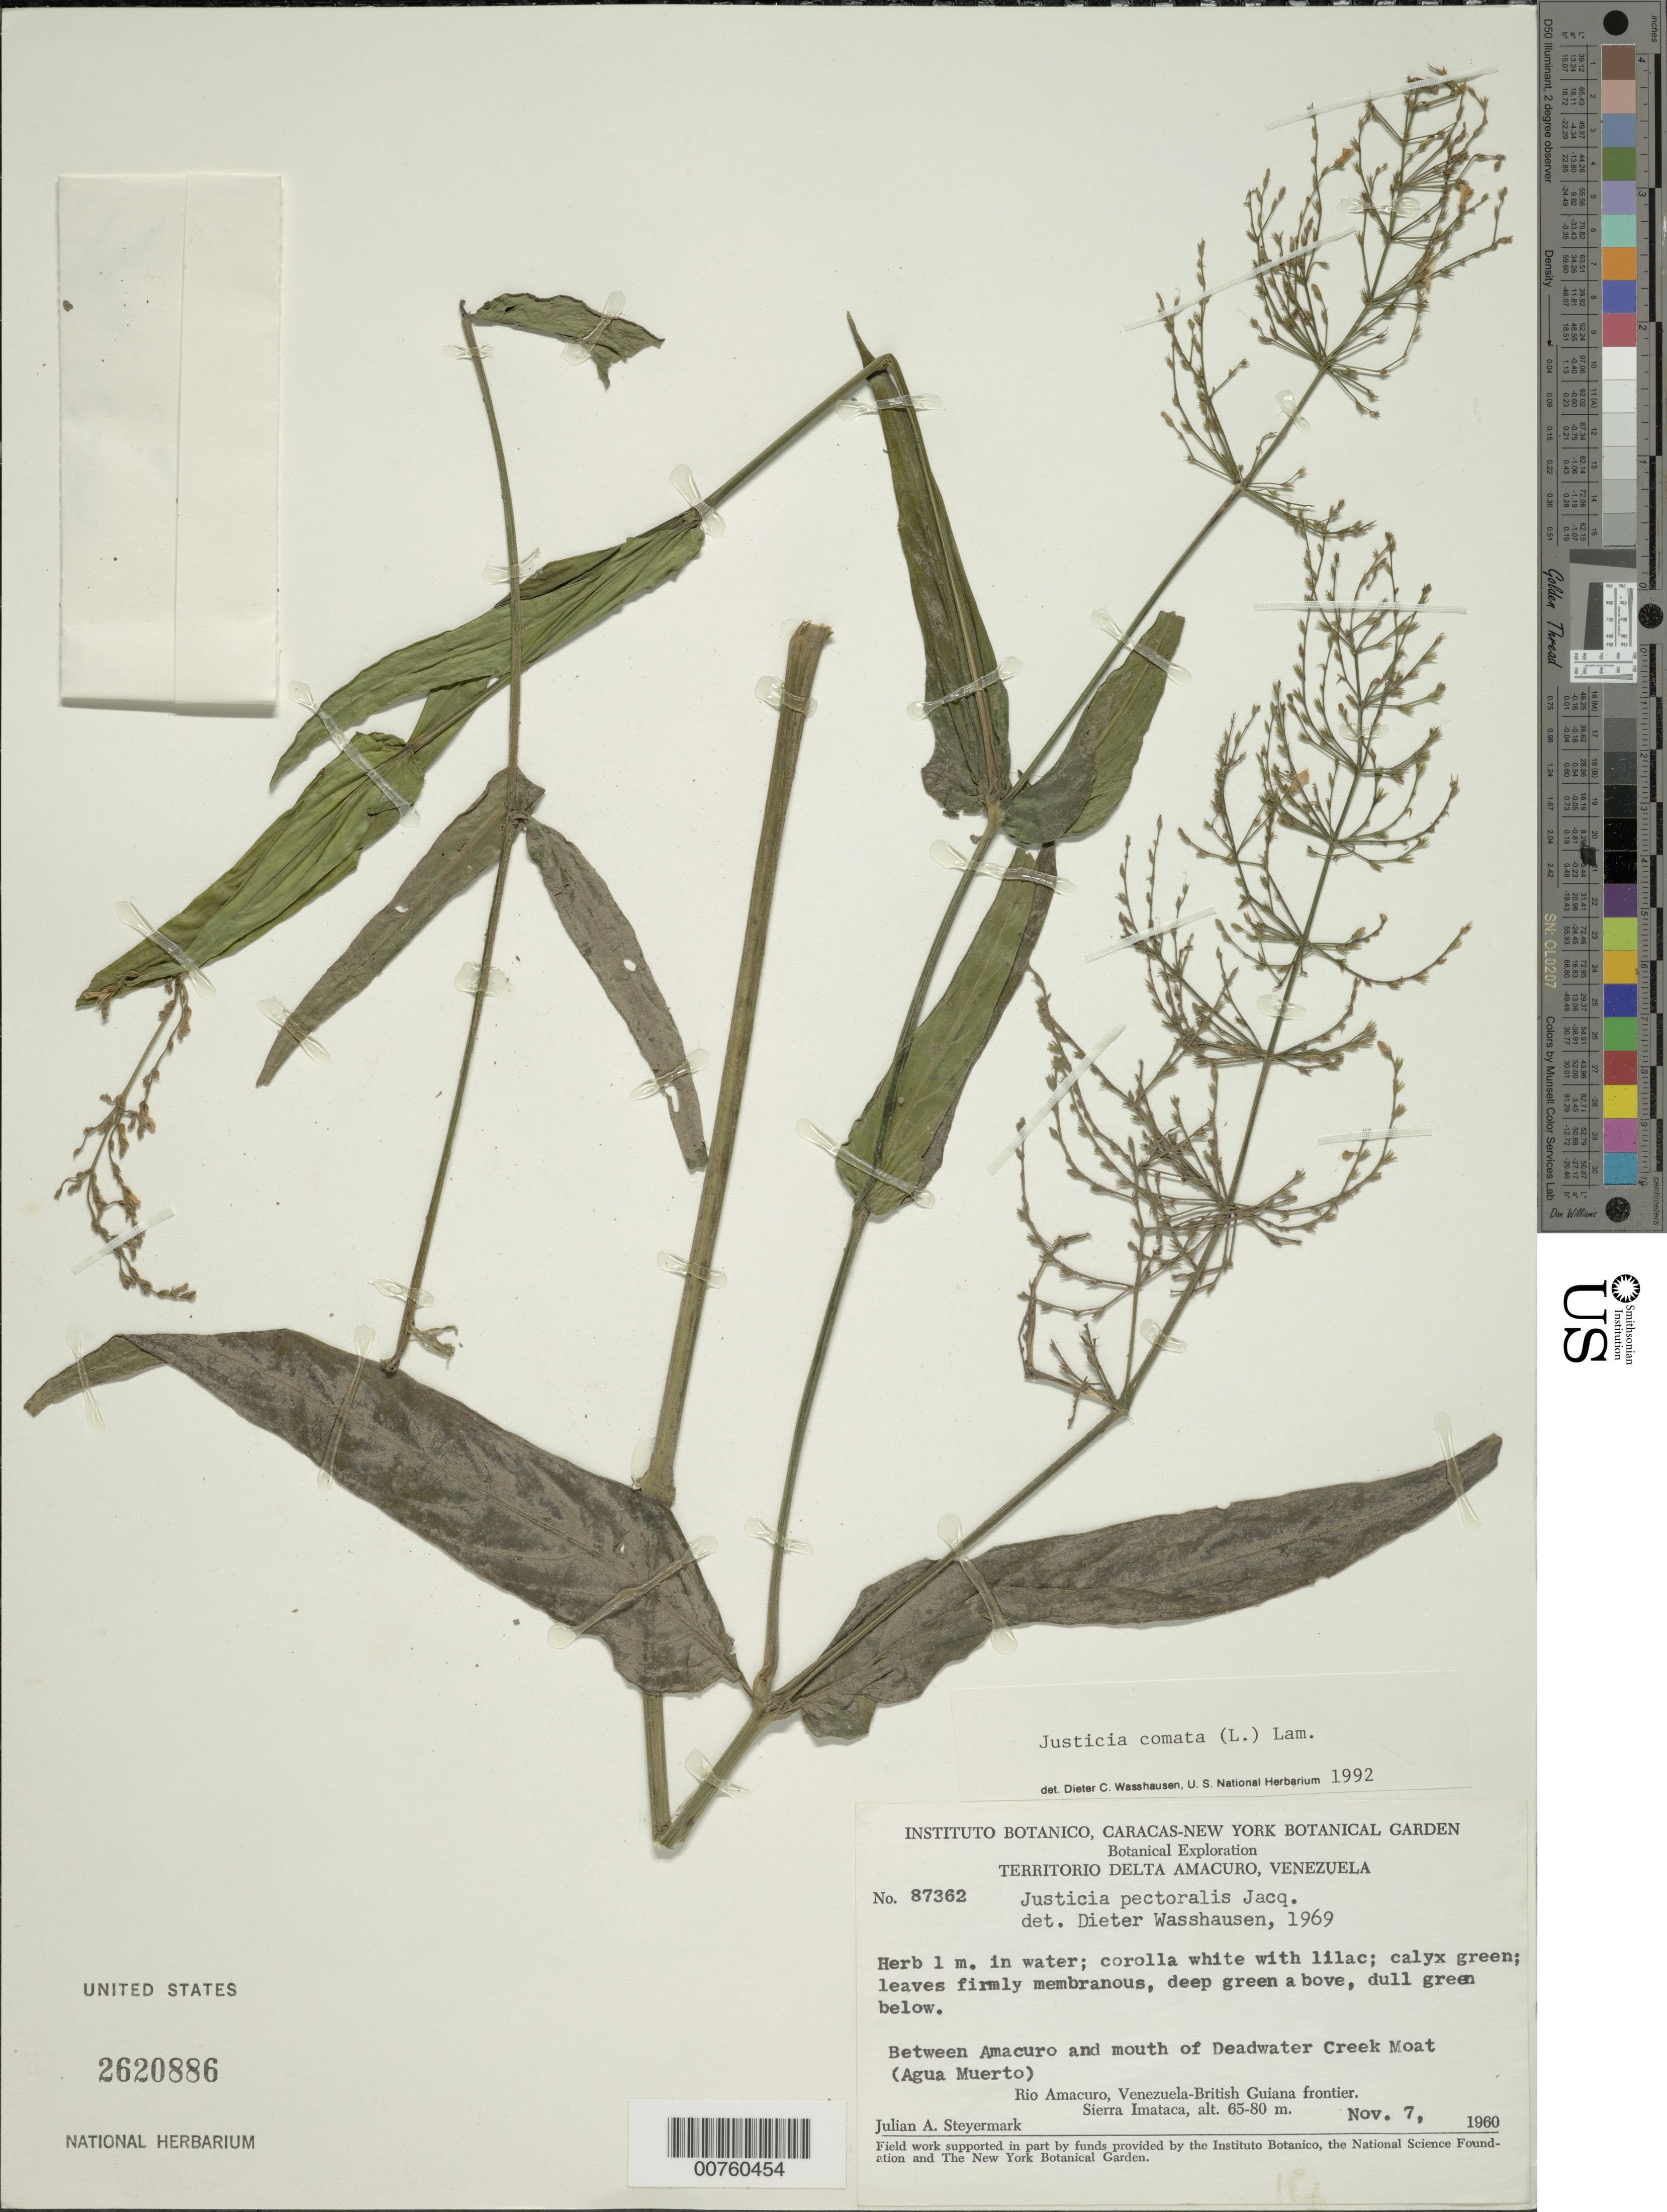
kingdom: Plantae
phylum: Tracheophyta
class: Magnoliopsida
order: Lamiales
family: Acanthaceae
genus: Justicia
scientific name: Justicia comata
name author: (L.) Lam.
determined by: Wasshausen, Dieter C., (BOT), Smithsonian Institution - National Museum of Natural History (UNITED STATES)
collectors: J. Steyermark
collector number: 87362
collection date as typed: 7-Nov-60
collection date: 1960-11-07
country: Venezuela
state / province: Delta Amacuro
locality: Río Amacuro to mouth of Deadwater Creek Moat (Agua Muerto), Sierra Imataca, Venezuela-Guyana border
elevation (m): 65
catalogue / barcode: US 2620886